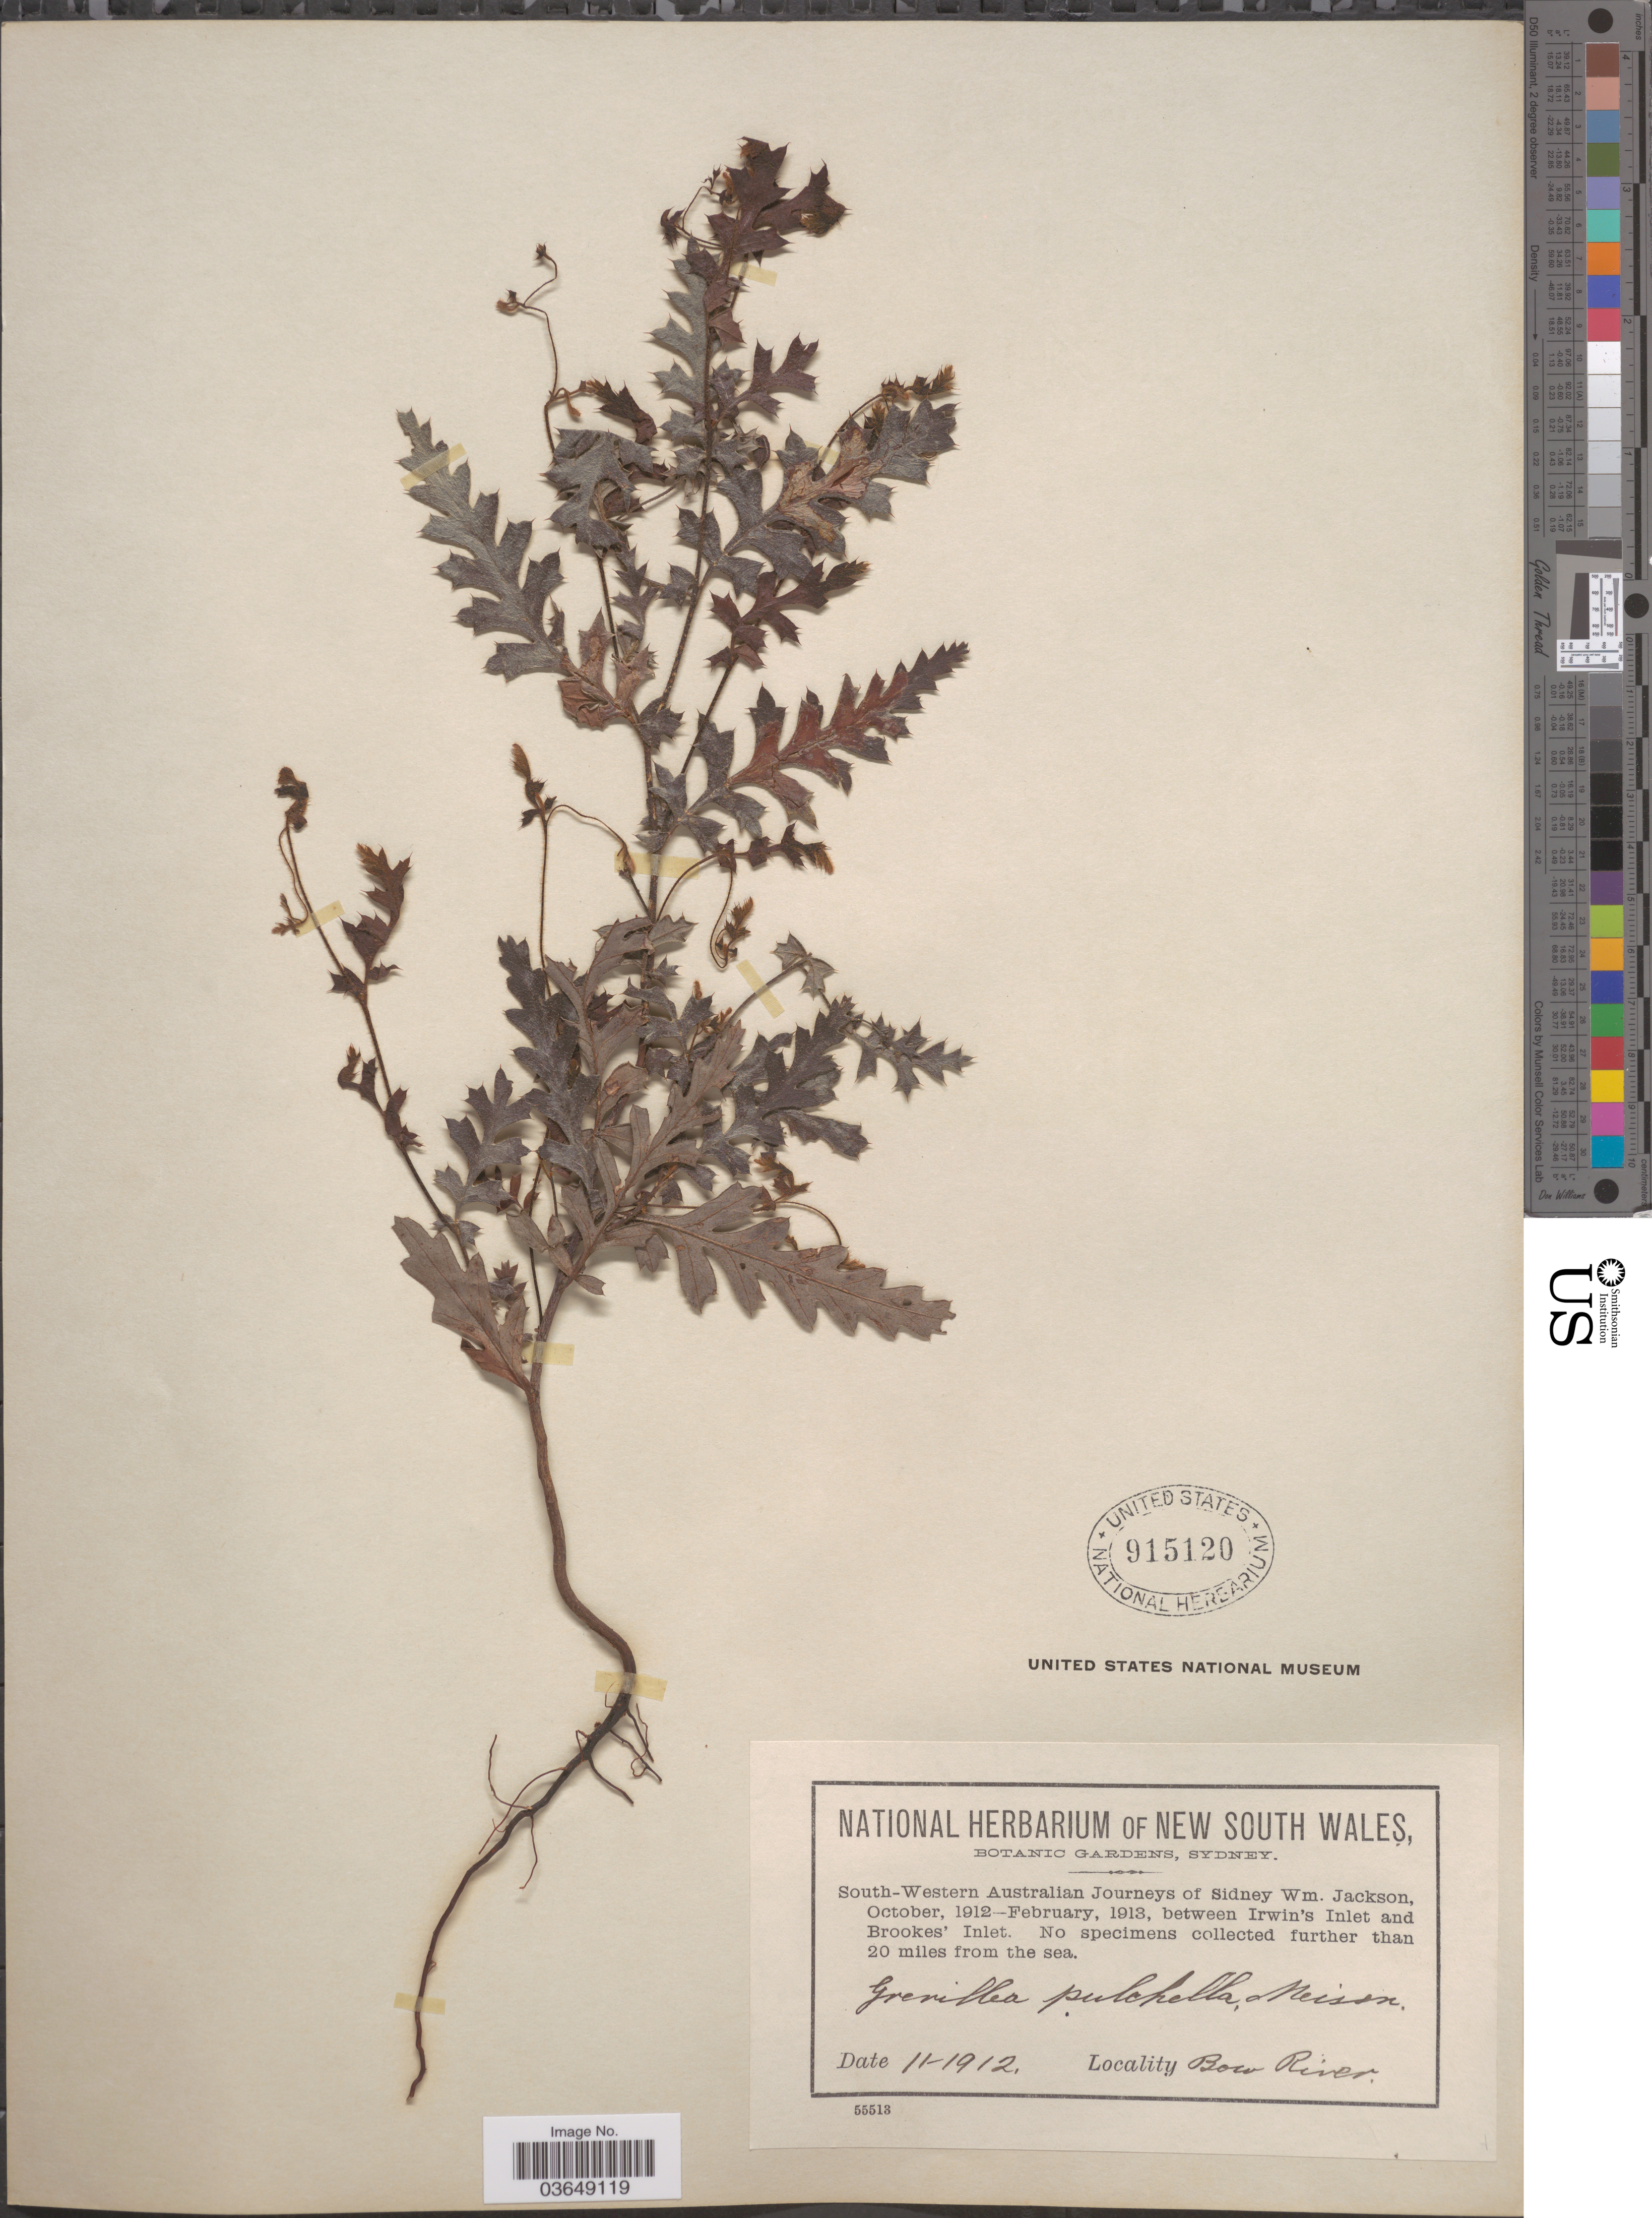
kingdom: Plantae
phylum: Tracheophyta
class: Magnoliopsida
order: Proteales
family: Proteaceae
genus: Grevillea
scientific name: Grevillea pulchella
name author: (R. Br.) Meisn.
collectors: Jackson, S. W.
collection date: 1912-11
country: Australia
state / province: Western Australia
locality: South-Western Australian. Between Irwin's Inlet and Brookes' Inlet. Bow River. Further than 20 miles from the sea [unsure placement]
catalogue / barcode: US 915120